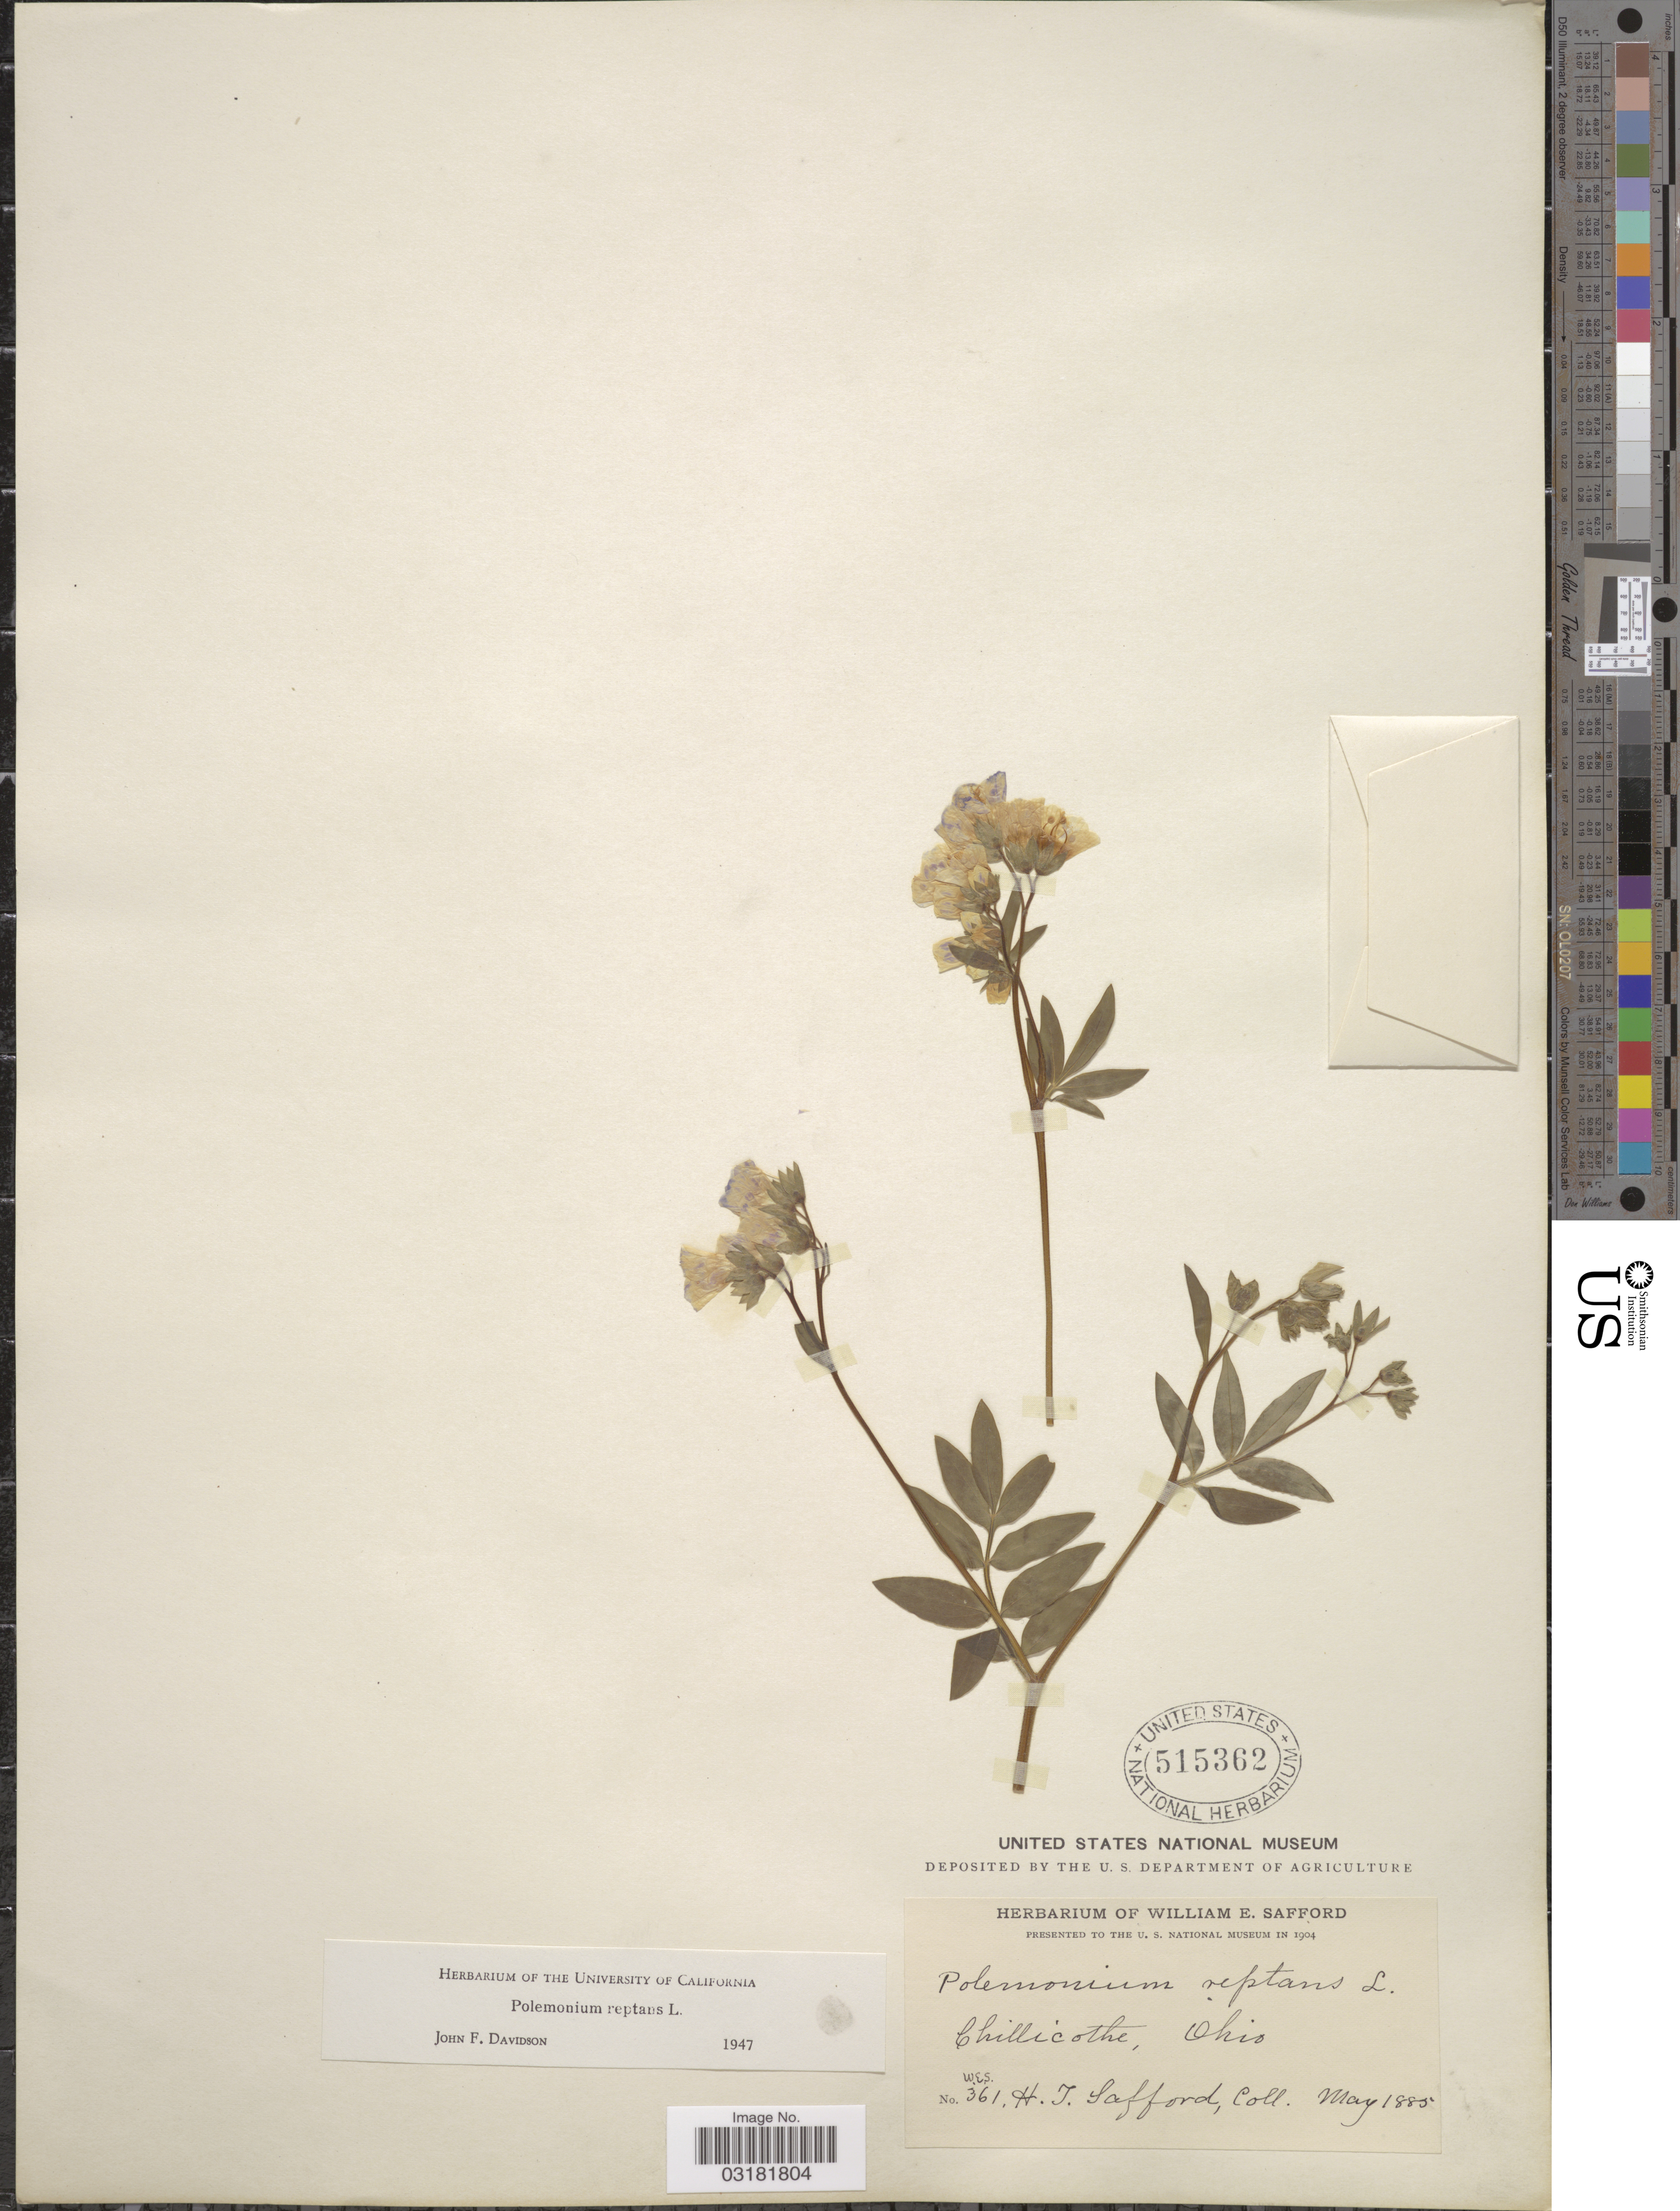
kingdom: Plantae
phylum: Tracheophyta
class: Magnoliopsida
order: Ericales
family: Polemoniaceae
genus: Polemonium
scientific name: Polemonium reptans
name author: L.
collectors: H. Safford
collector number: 361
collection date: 1885-05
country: United States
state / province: Ohio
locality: Chillicothe.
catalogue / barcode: US 515362